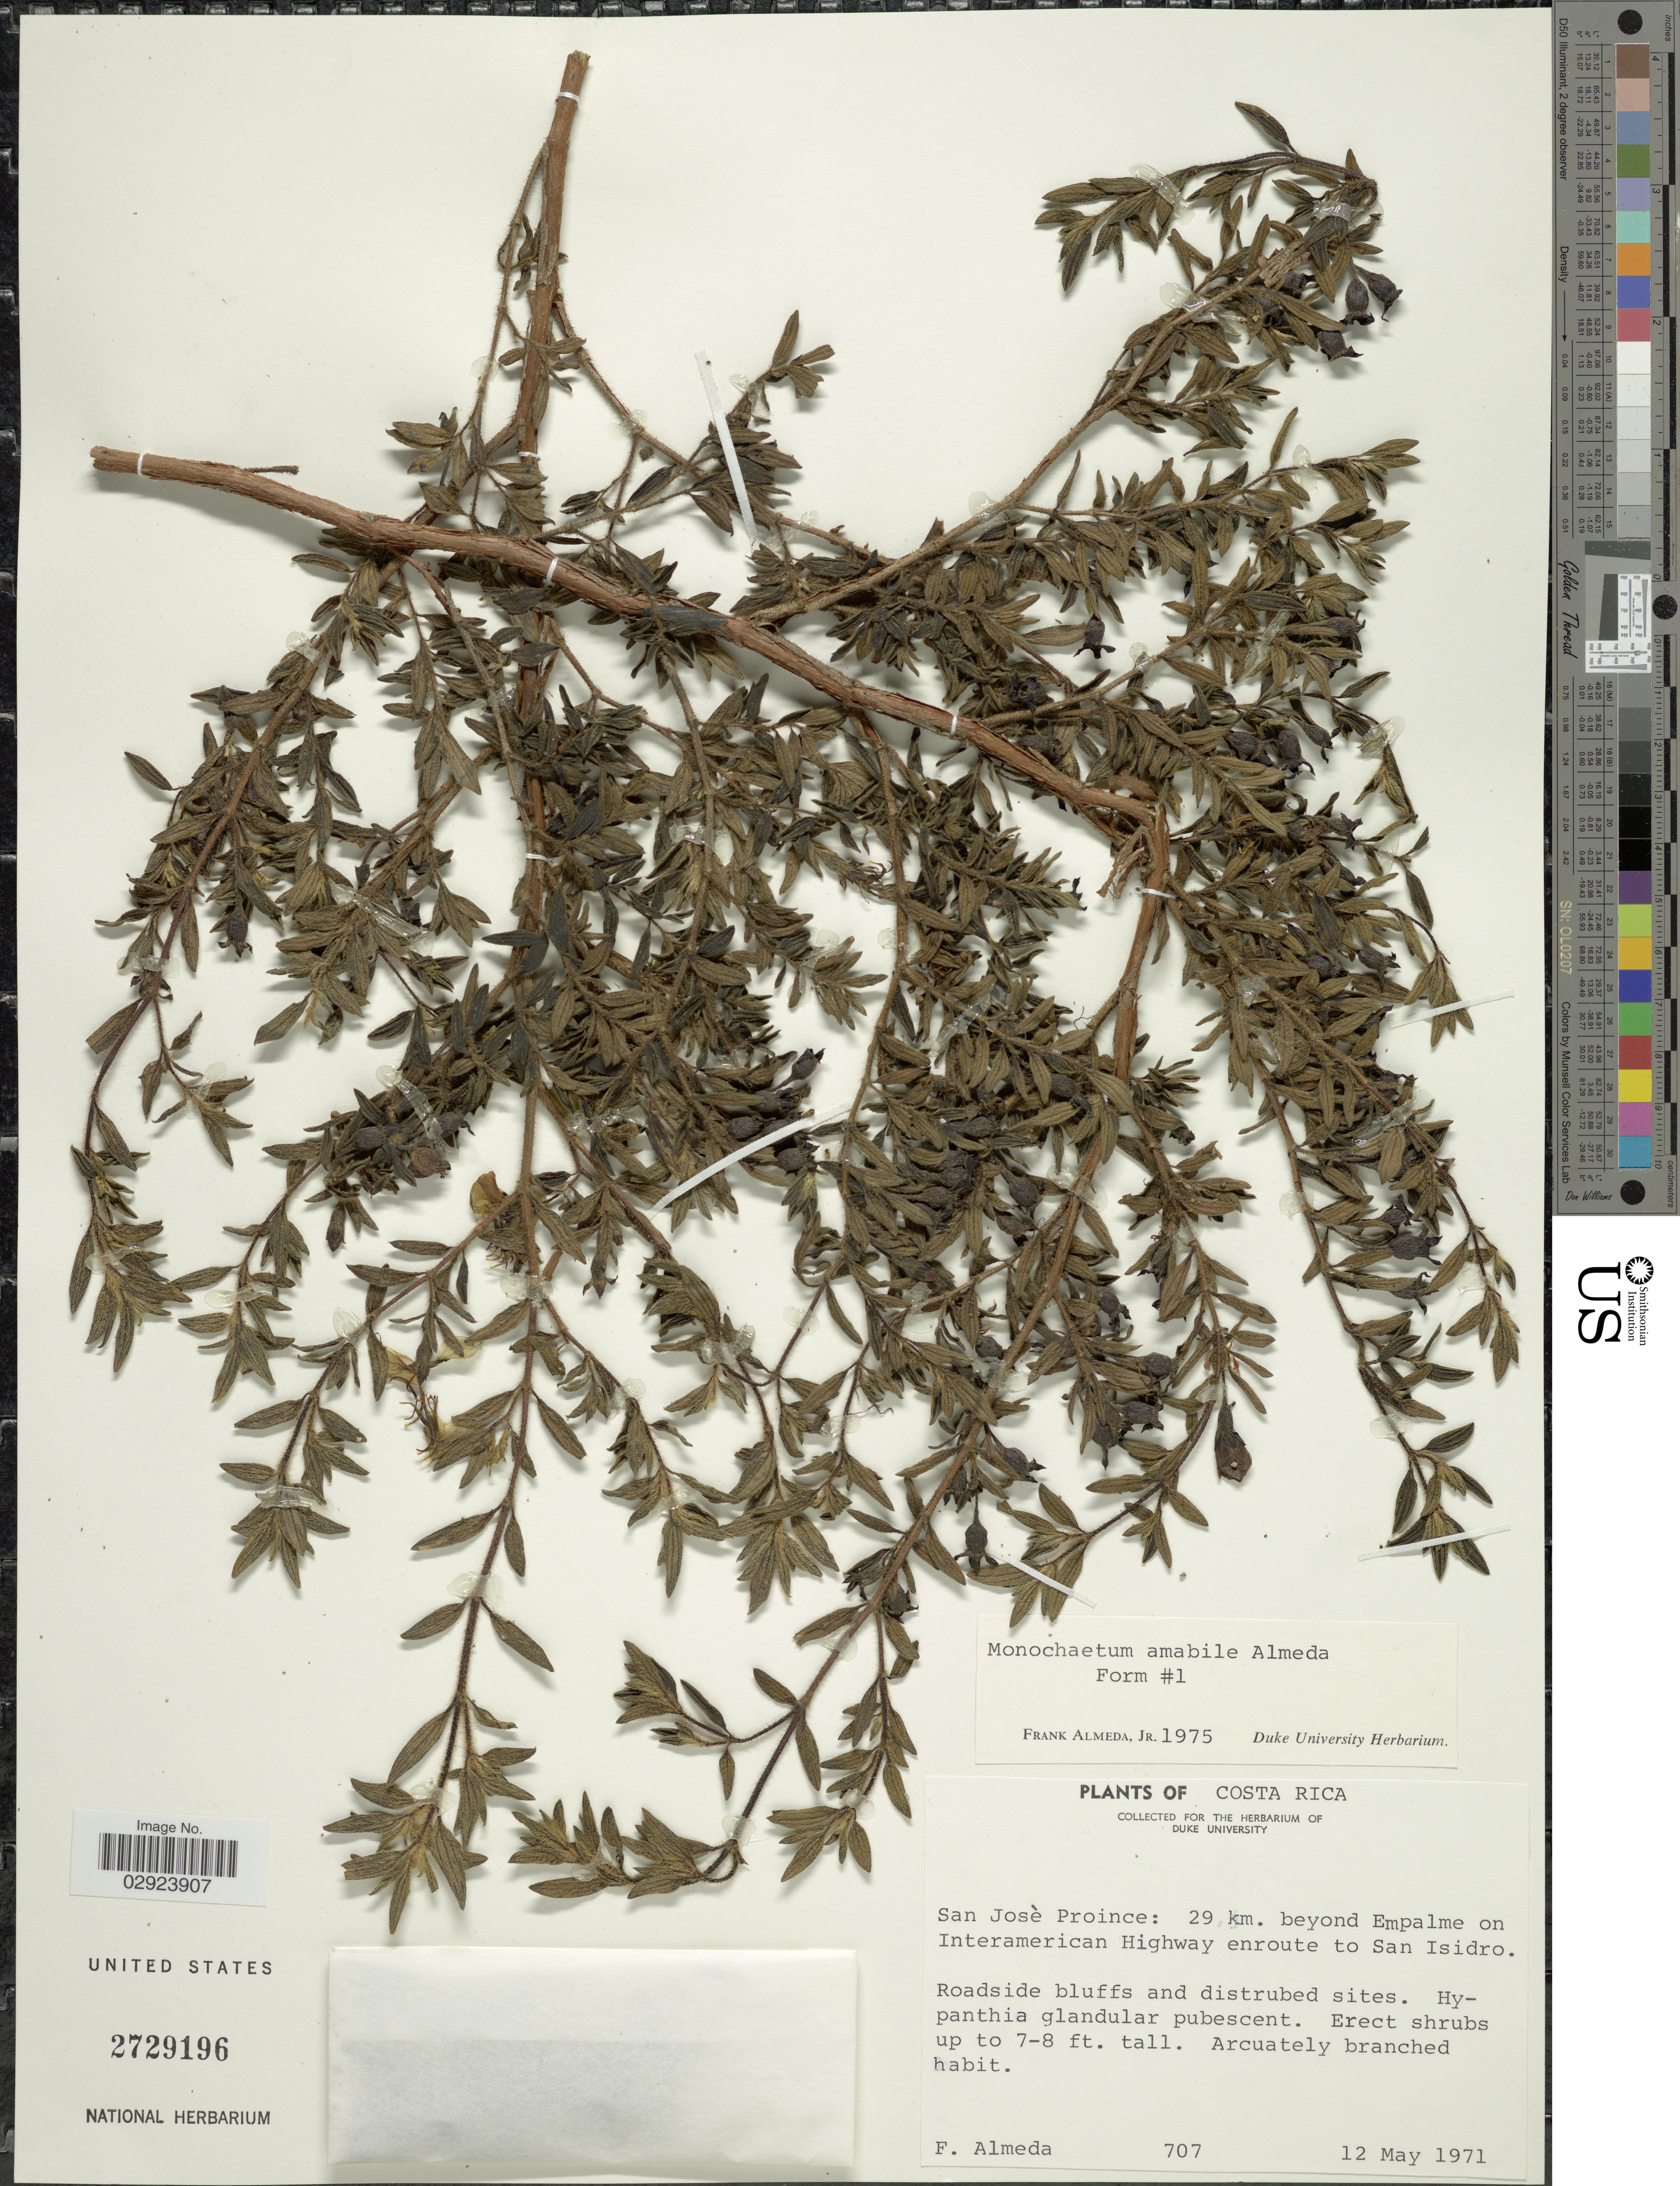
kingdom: Plantae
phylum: Tracheophyta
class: Magnoliopsida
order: Myrtales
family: Melastomataceae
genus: Monochaetum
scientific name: Monochaetum amabile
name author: Almeda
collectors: F. Almeda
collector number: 707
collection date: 1971-05-12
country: Costa Rica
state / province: San José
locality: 29 km. beyond Empalme on Interamerican Highway enroute to San Isidro.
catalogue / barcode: US 2729196